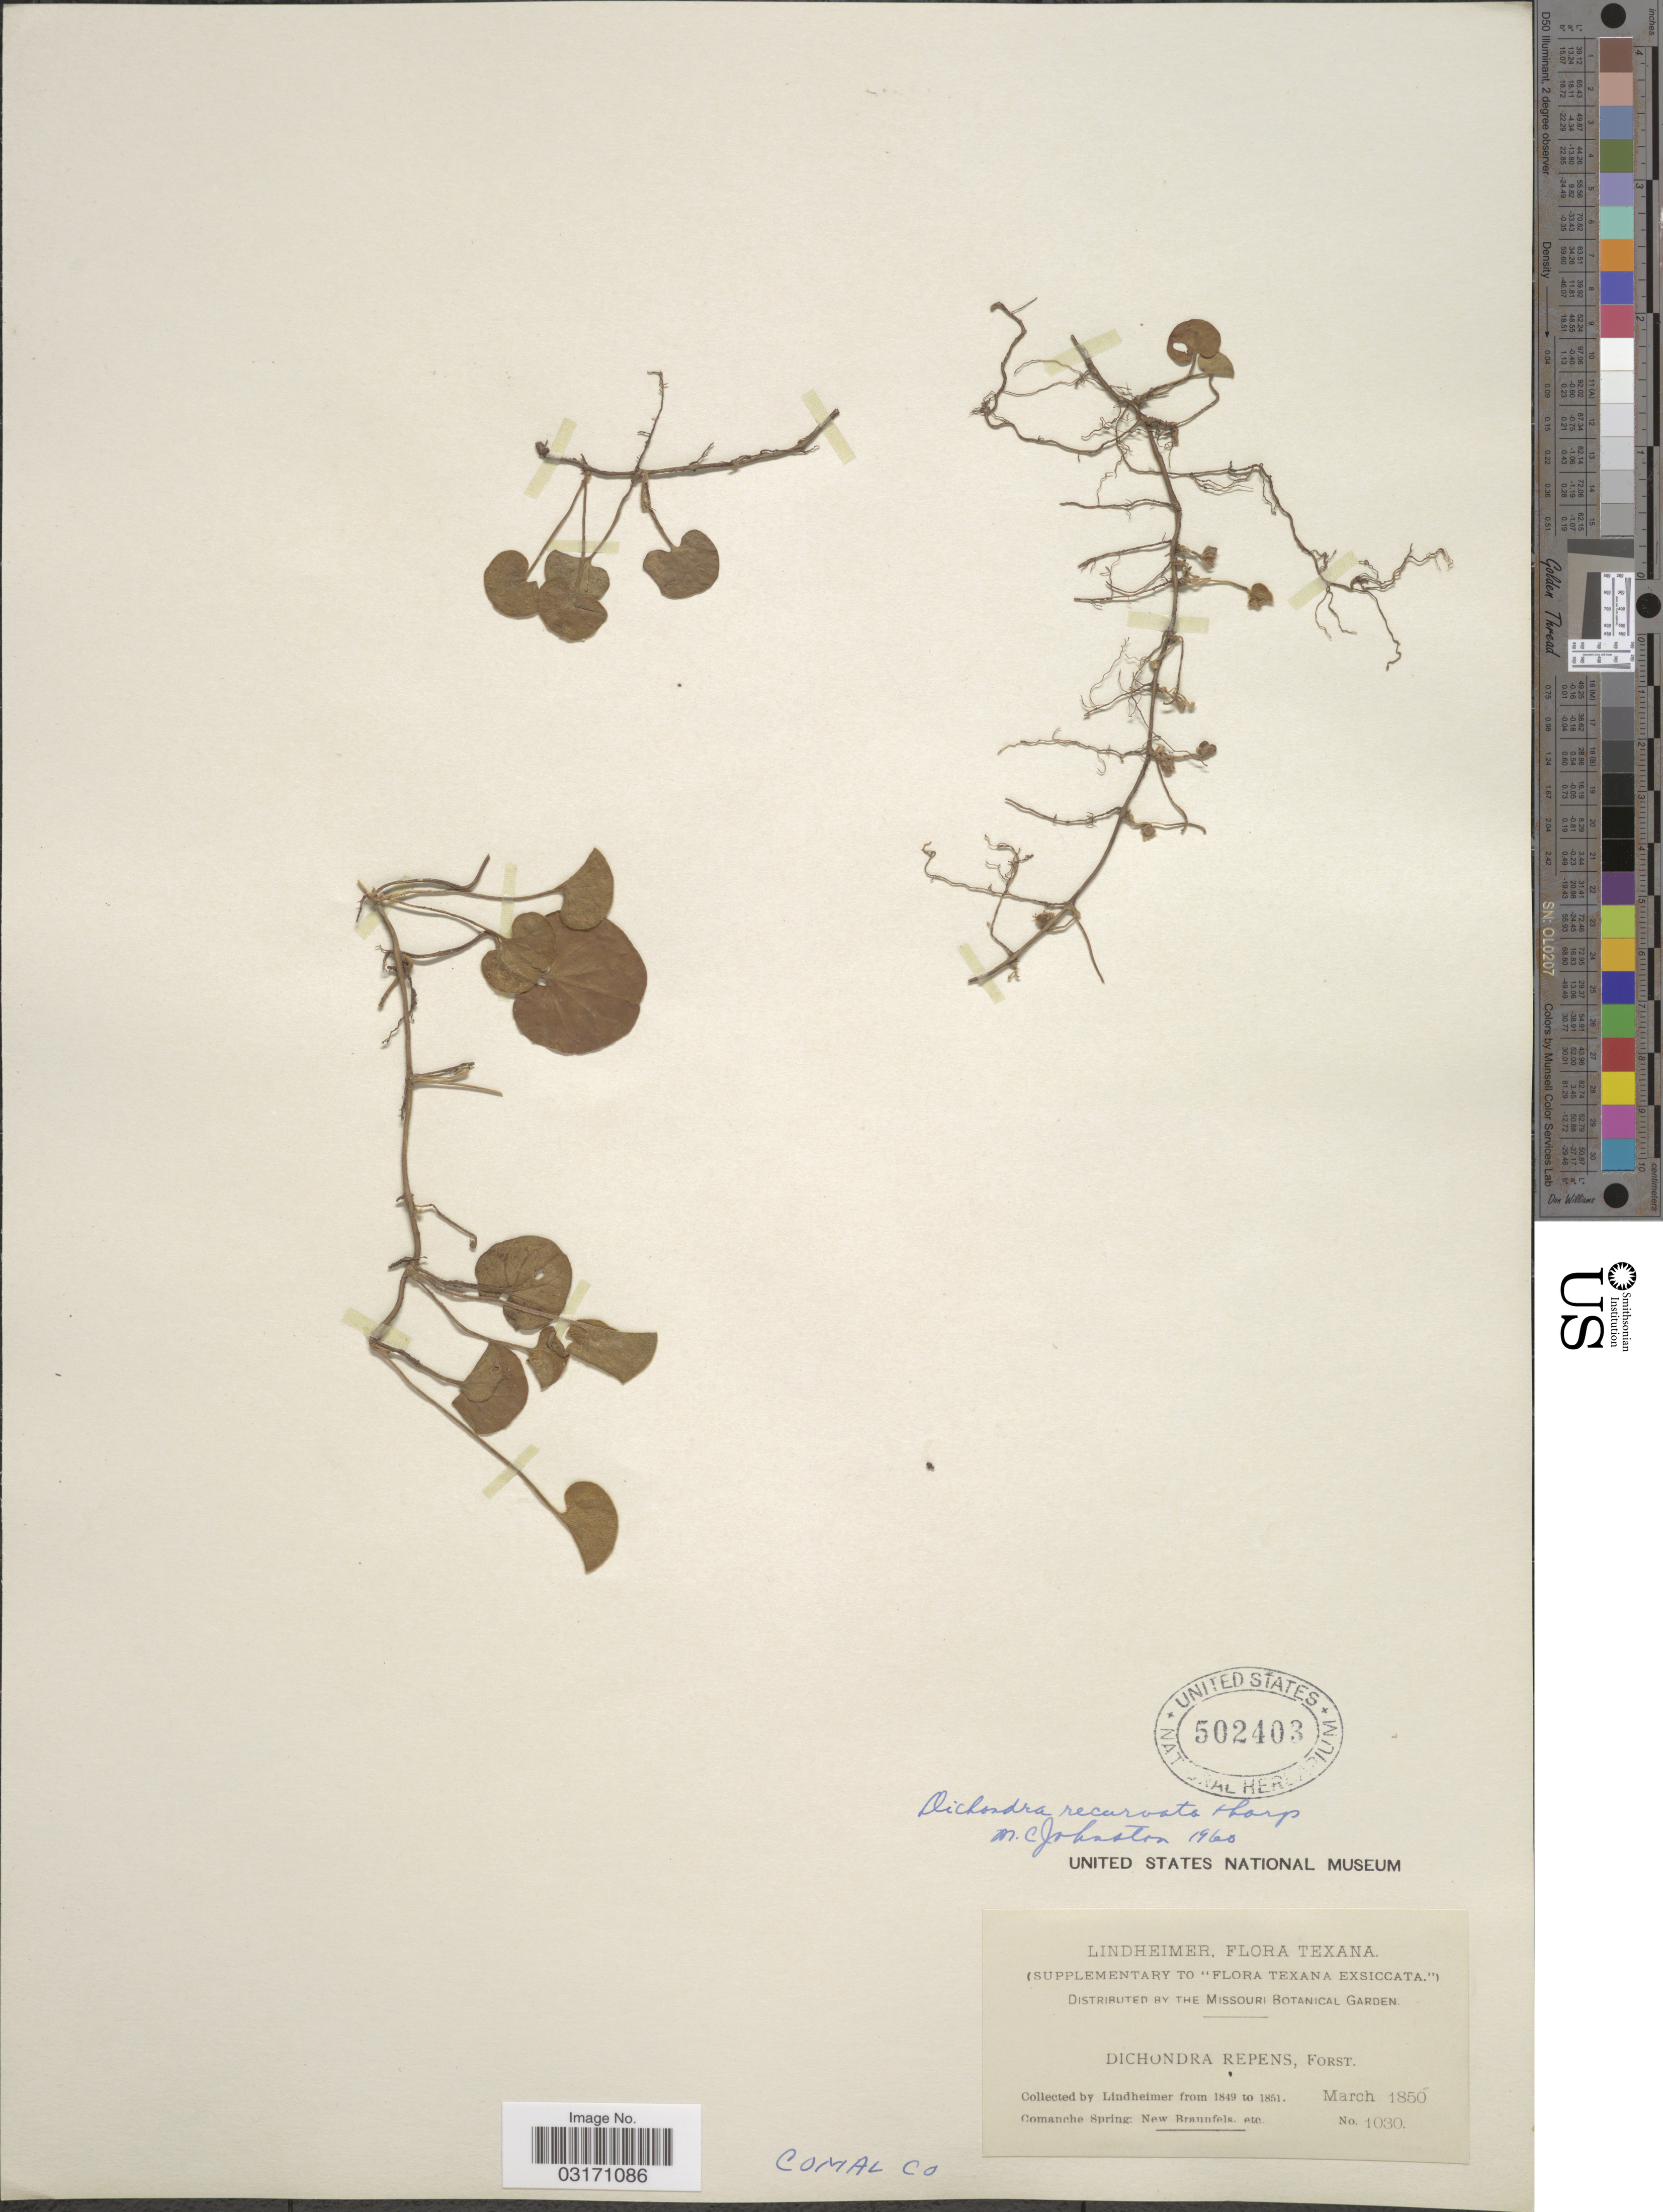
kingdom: Plantae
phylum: Tracheophyta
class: Magnoliopsida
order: Solanales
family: Convolvulaceae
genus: Dichondra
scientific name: Dichondra recurvata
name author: Tharp & M.C. Johnst.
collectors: -. Lindheimer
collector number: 1030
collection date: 1850-03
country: United States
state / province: Texas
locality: Comanche Spring, New Braunfels. etc. Comal Co.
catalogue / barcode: US 502403